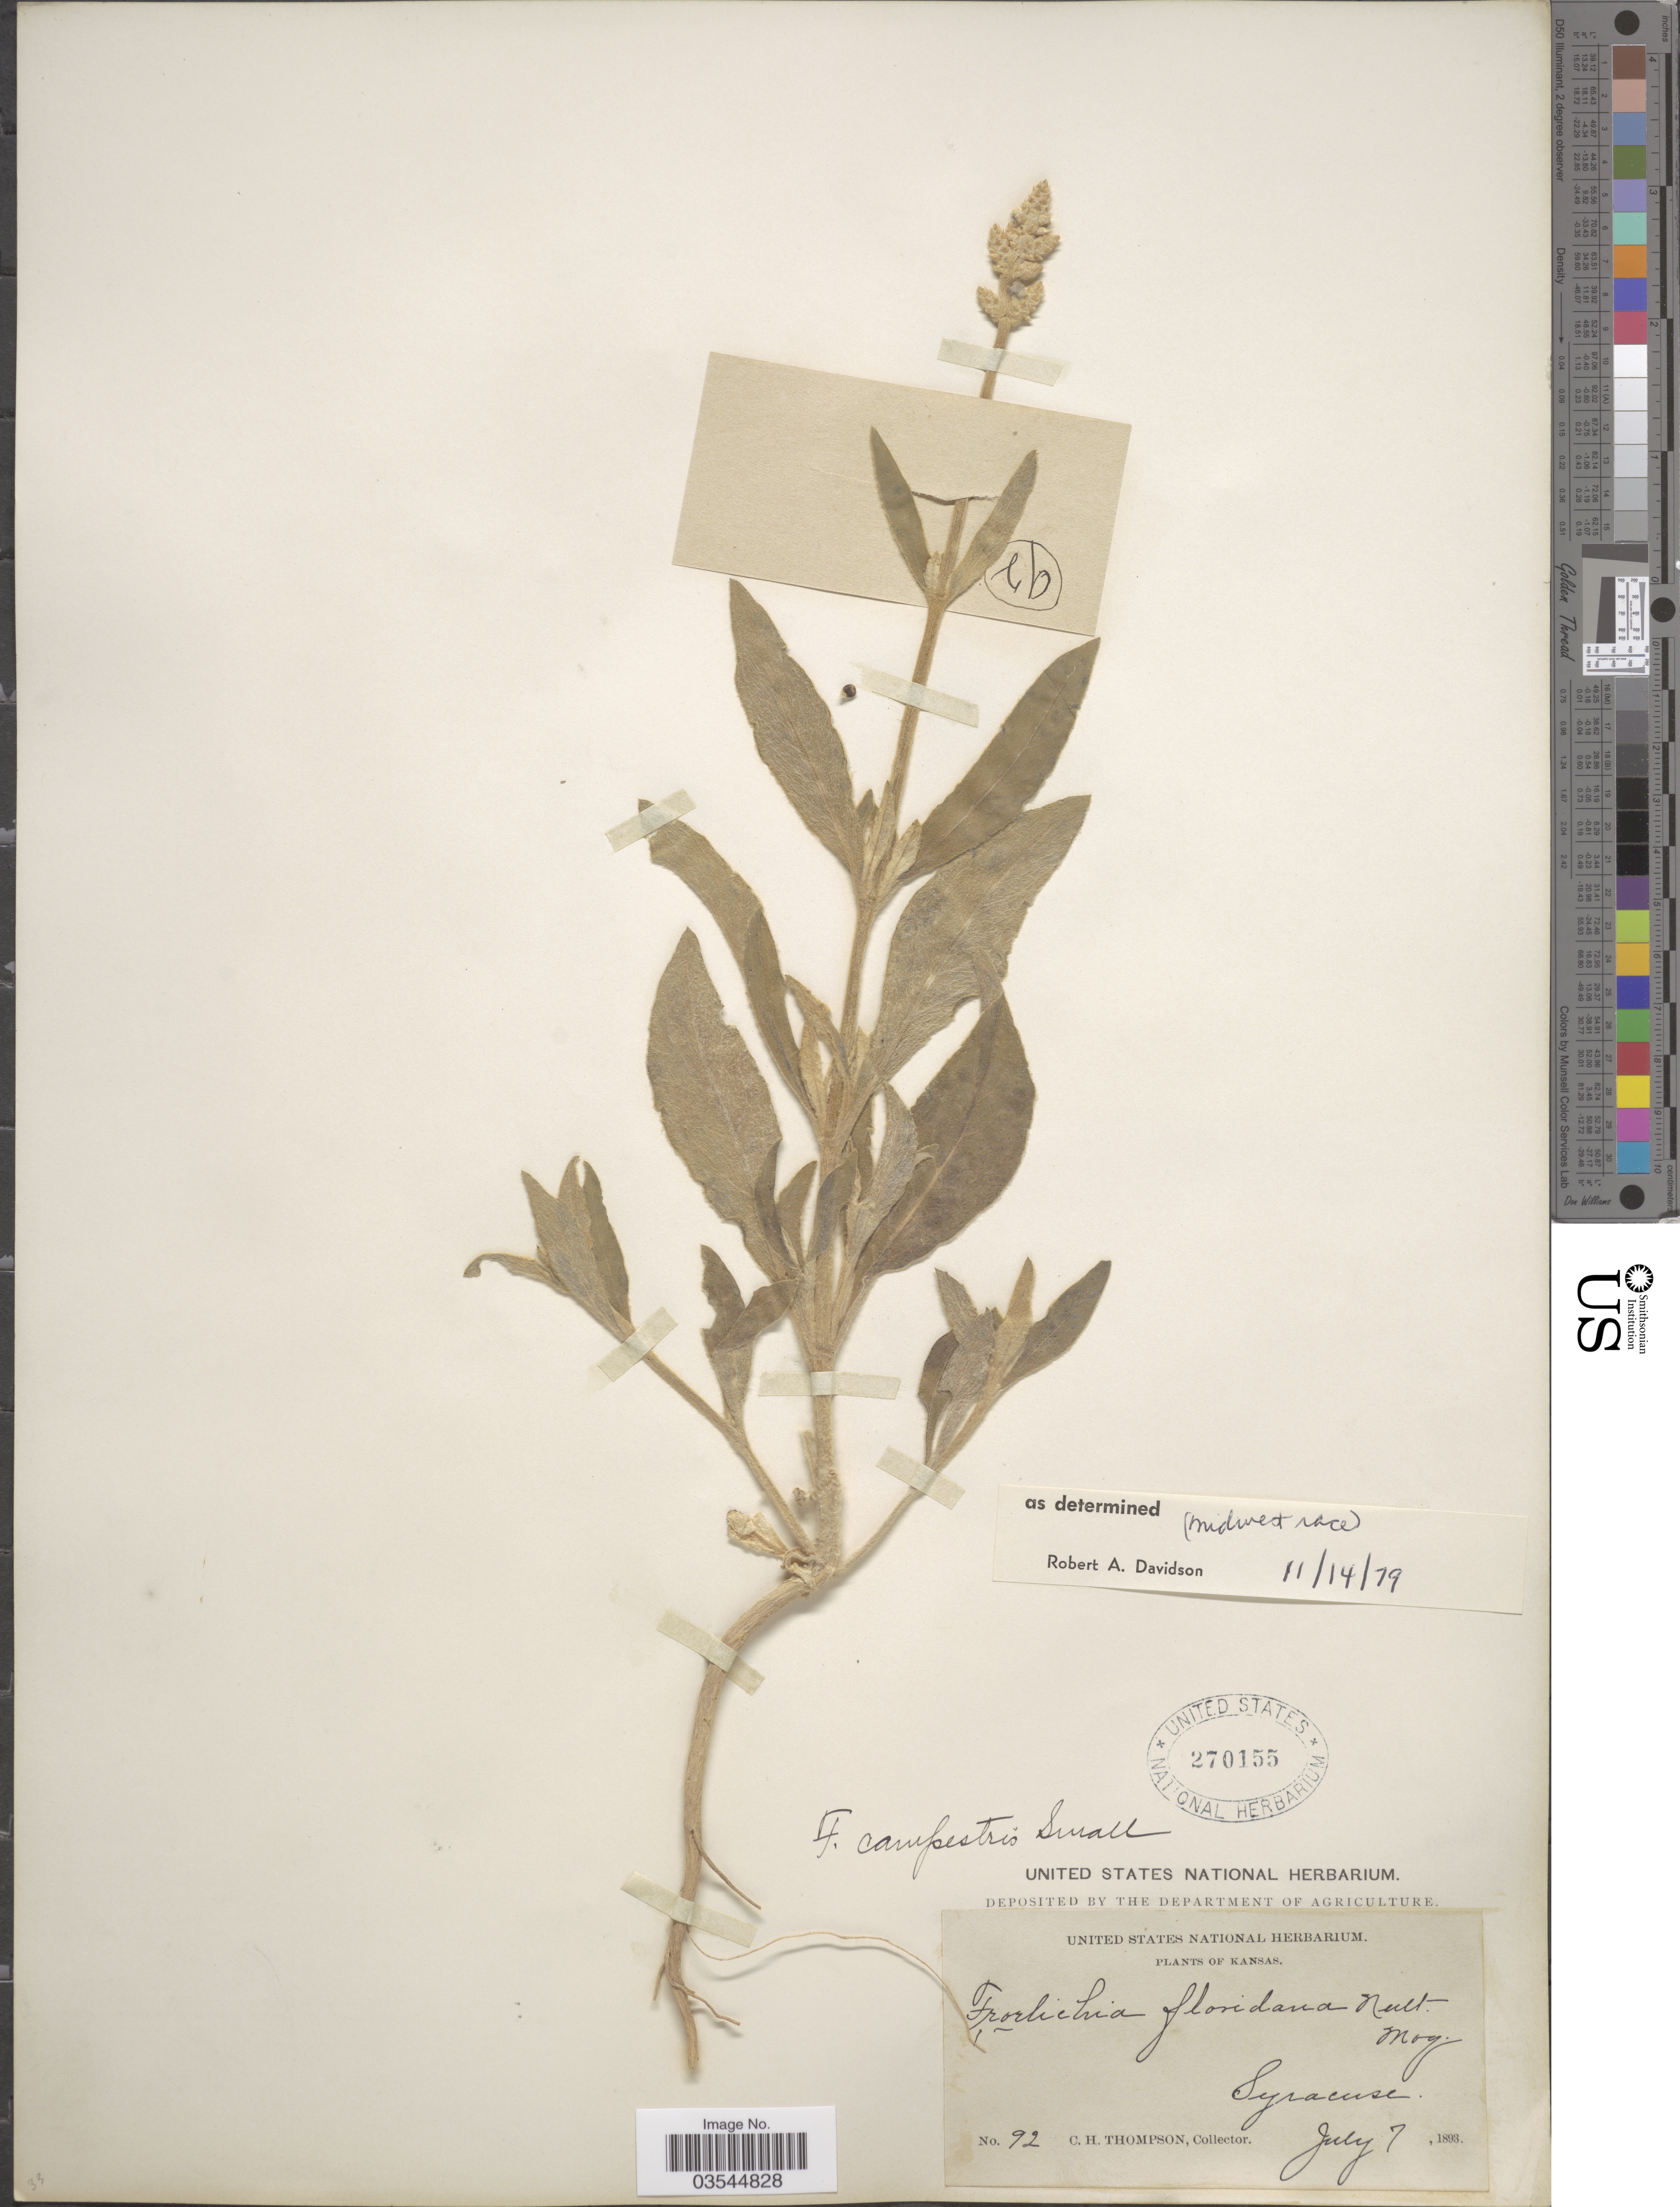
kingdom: Plantae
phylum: Tracheophyta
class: Magnoliopsida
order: Caryophyllales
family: Amaranthaceae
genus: Froelichia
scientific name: Froelichia floridana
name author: (Nutt.) Moq.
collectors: C. H. Thompson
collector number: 92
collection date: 1893-07-07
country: United States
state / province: Kansas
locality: Syracuse.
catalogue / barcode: US 270155